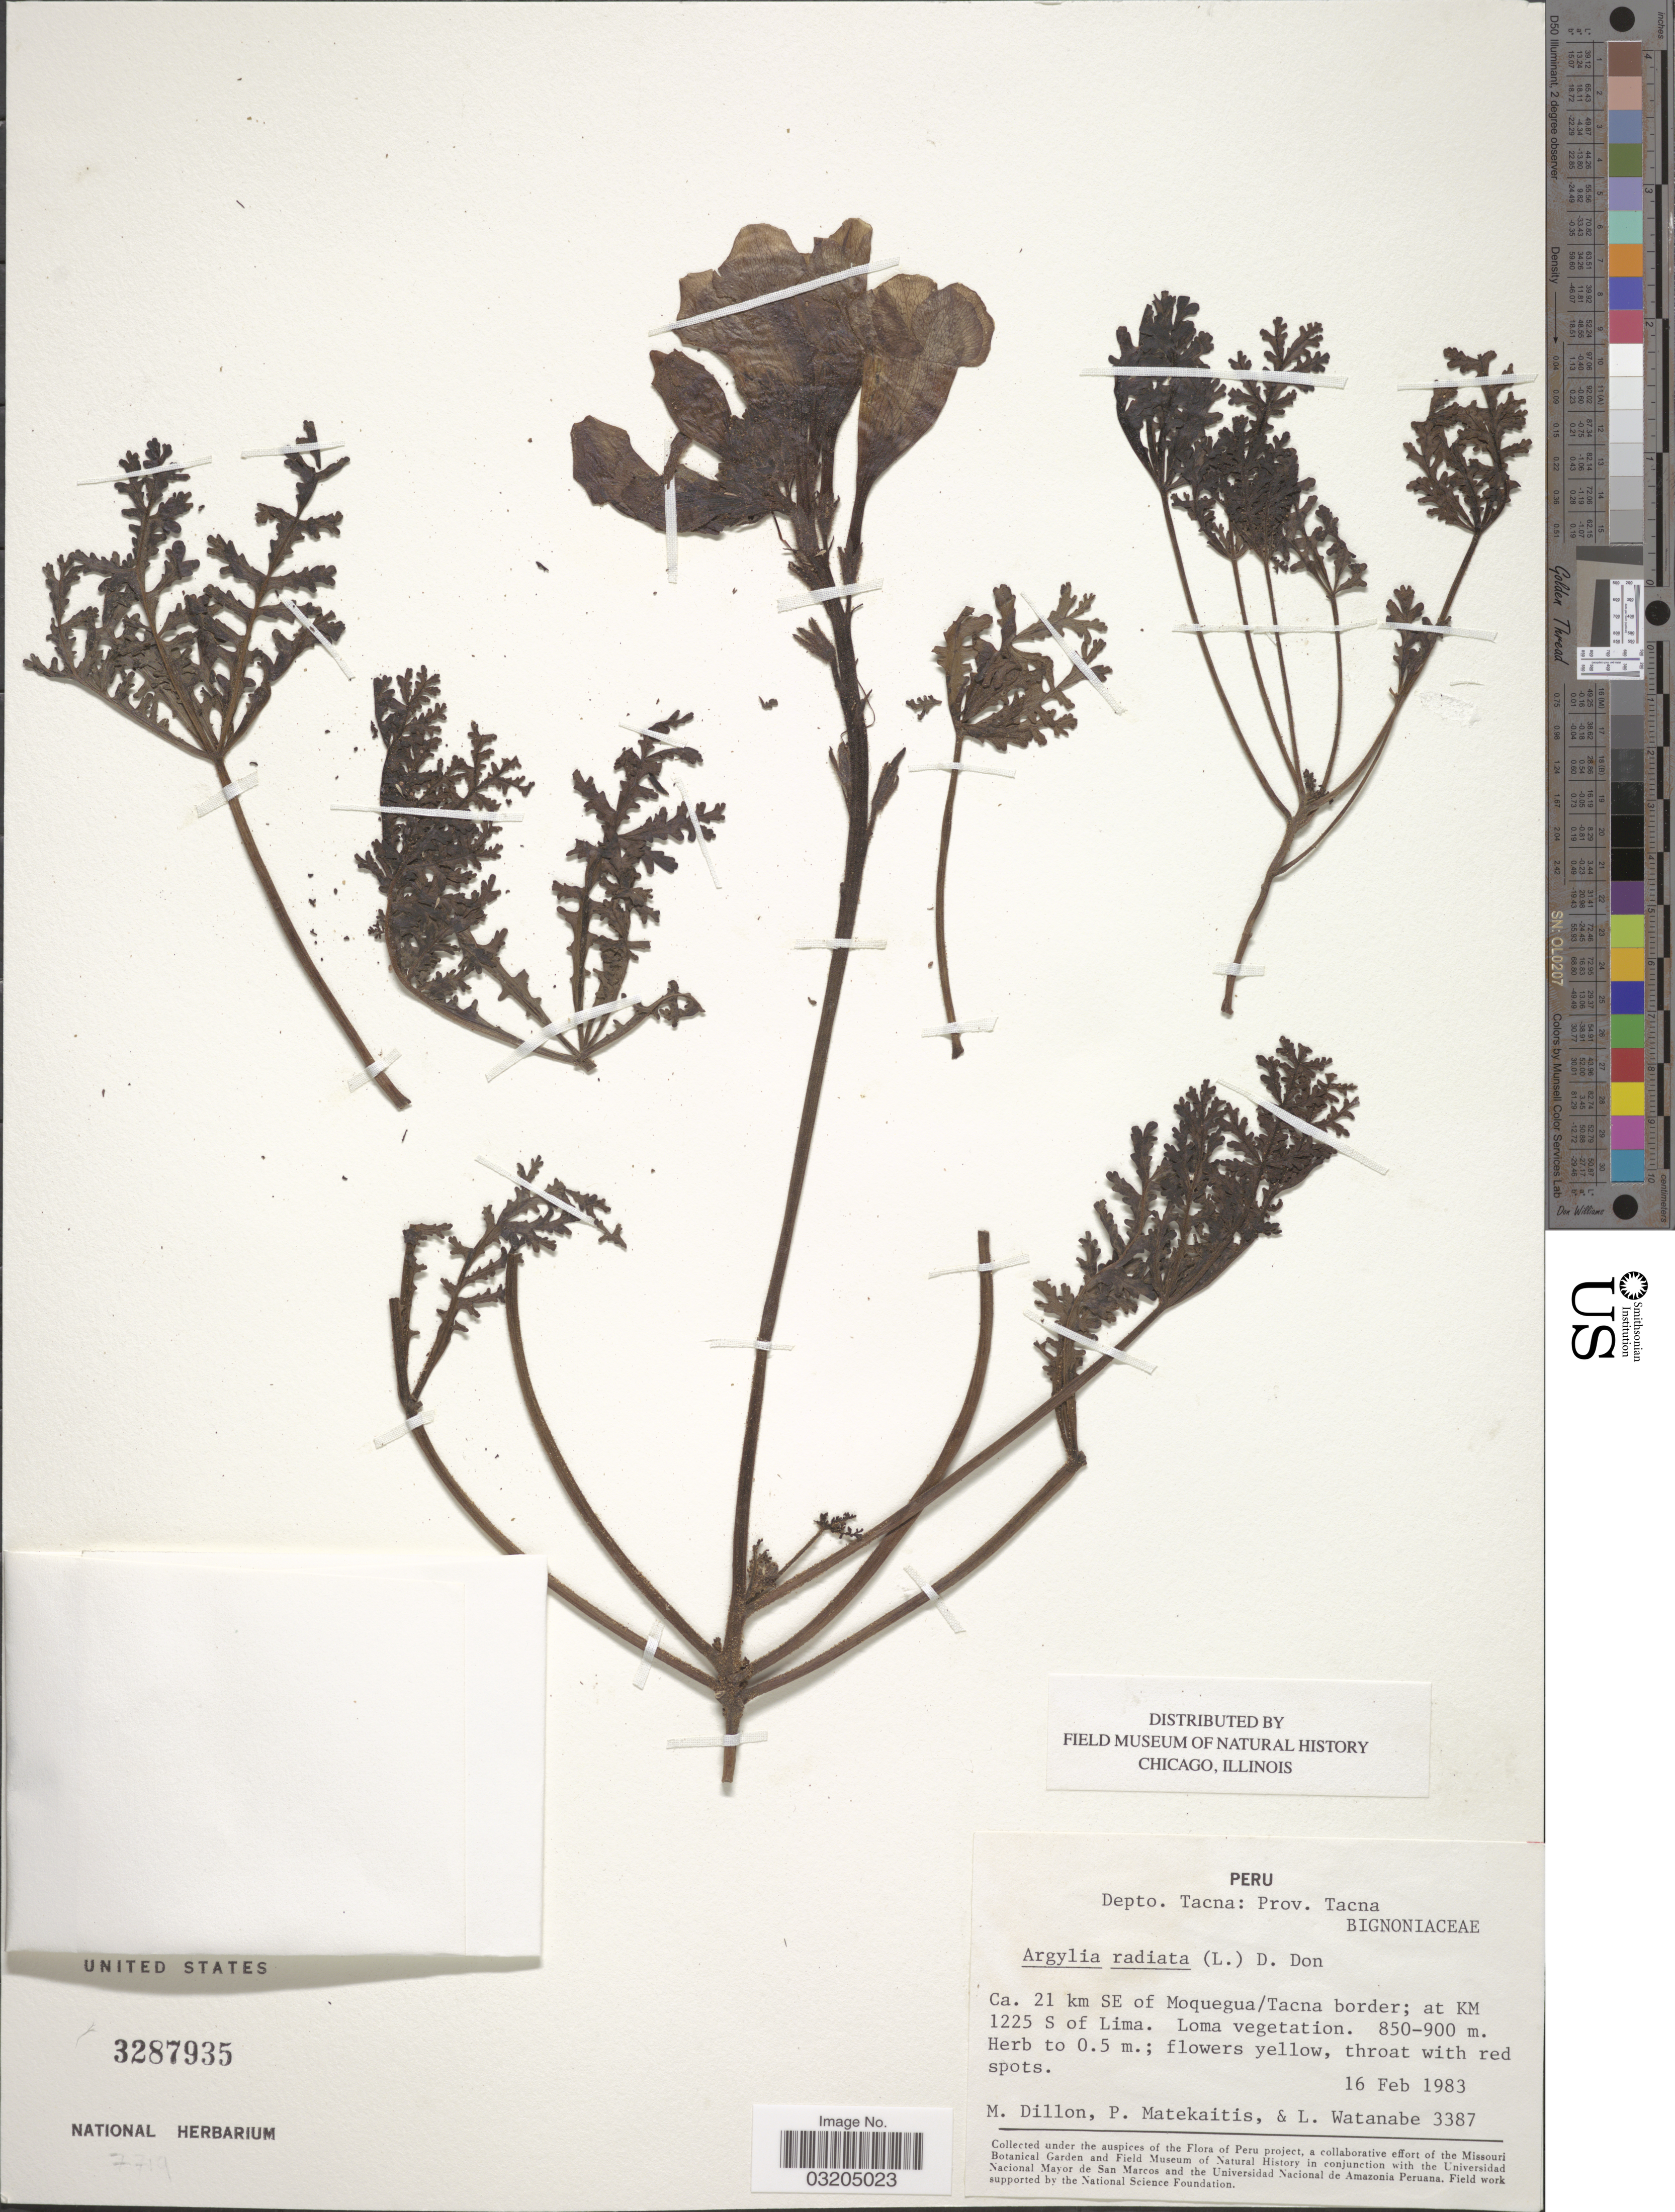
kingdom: Plantae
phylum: Tracheophyta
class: Magnoliopsida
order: Lamiales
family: Bignoniaceae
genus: Argylia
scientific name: Argylia radiata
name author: (L.) D. Don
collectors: M. O. Dillon, P. Matekaitis & L. Watanabe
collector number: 3387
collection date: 1983-02-16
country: Peru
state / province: Tacna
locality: Depto. Tacna. Ca. 21 km SE of Moquegua/Tacna border; at KM 1225 S of Lima.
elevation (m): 850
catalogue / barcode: US 3287935